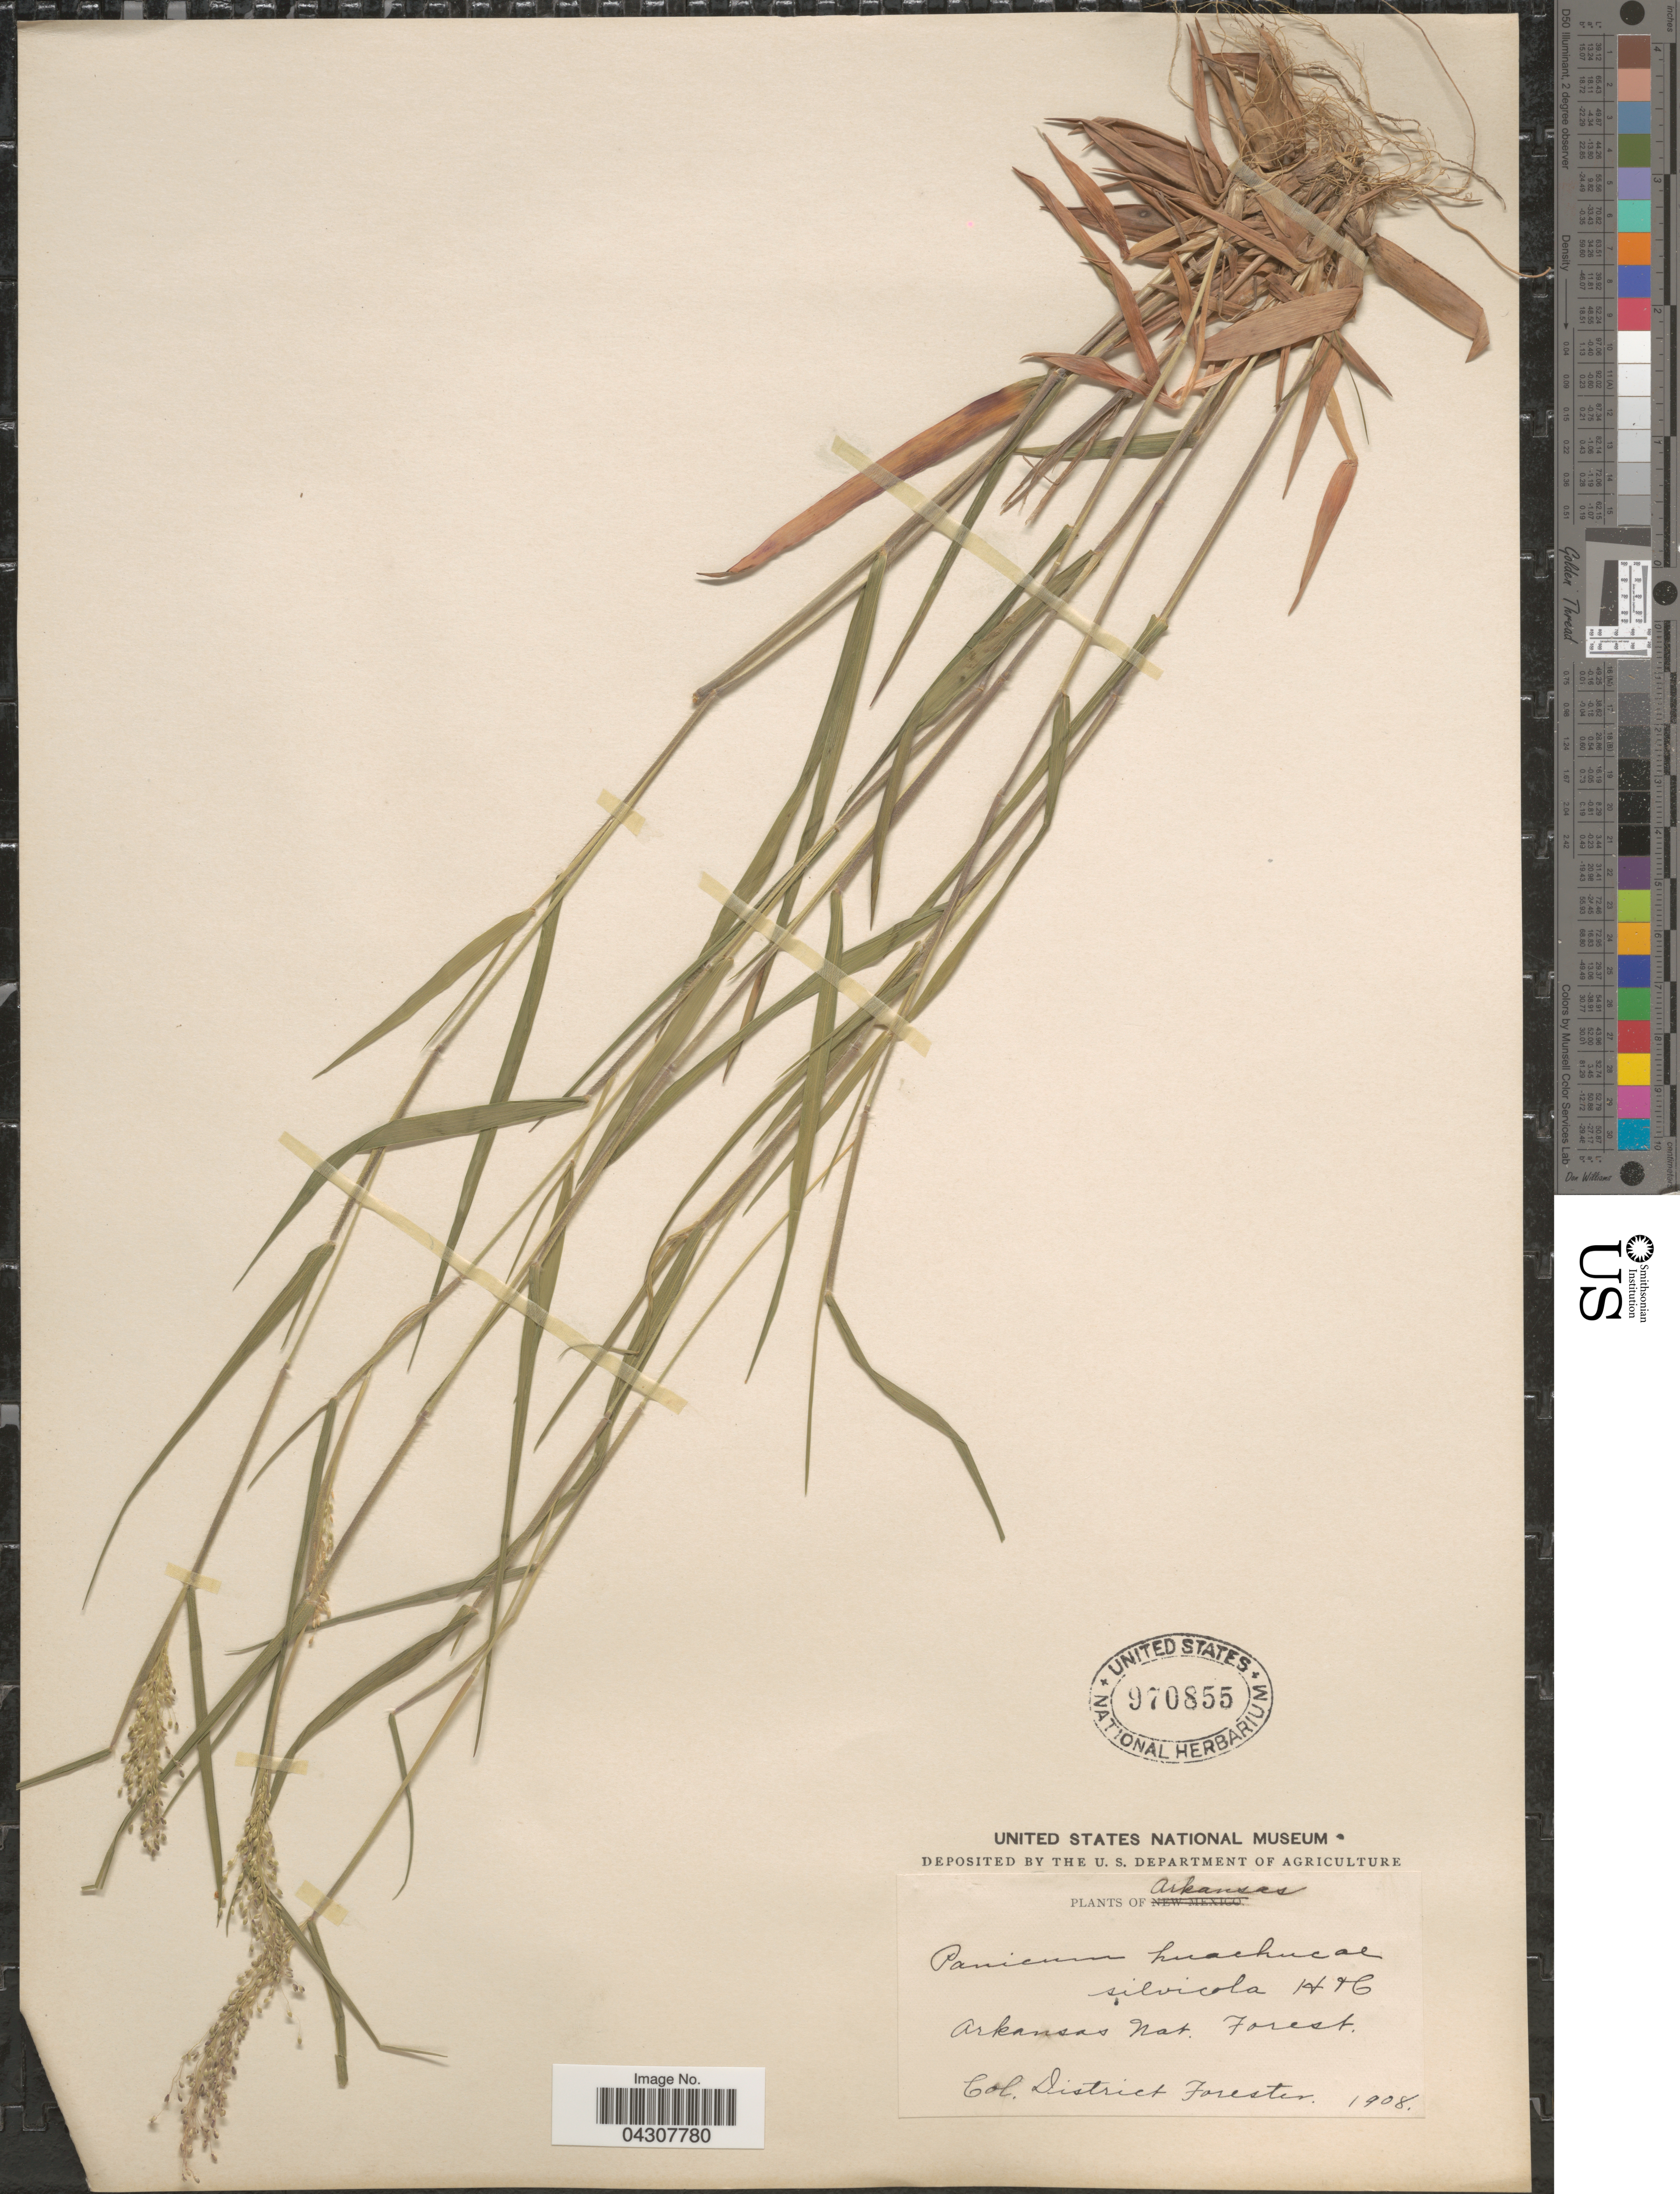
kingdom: Plantae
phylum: Tracheophyta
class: Liliopsida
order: Poales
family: Poaceae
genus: Dichanthelium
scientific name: Dichanthelium acuminatum var. acuminatum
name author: (Sw.) Gould & C.A. Clark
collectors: District Forester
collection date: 1908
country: United States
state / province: Arkansas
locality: Arkansas Nat. Forest.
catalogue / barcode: US 970855